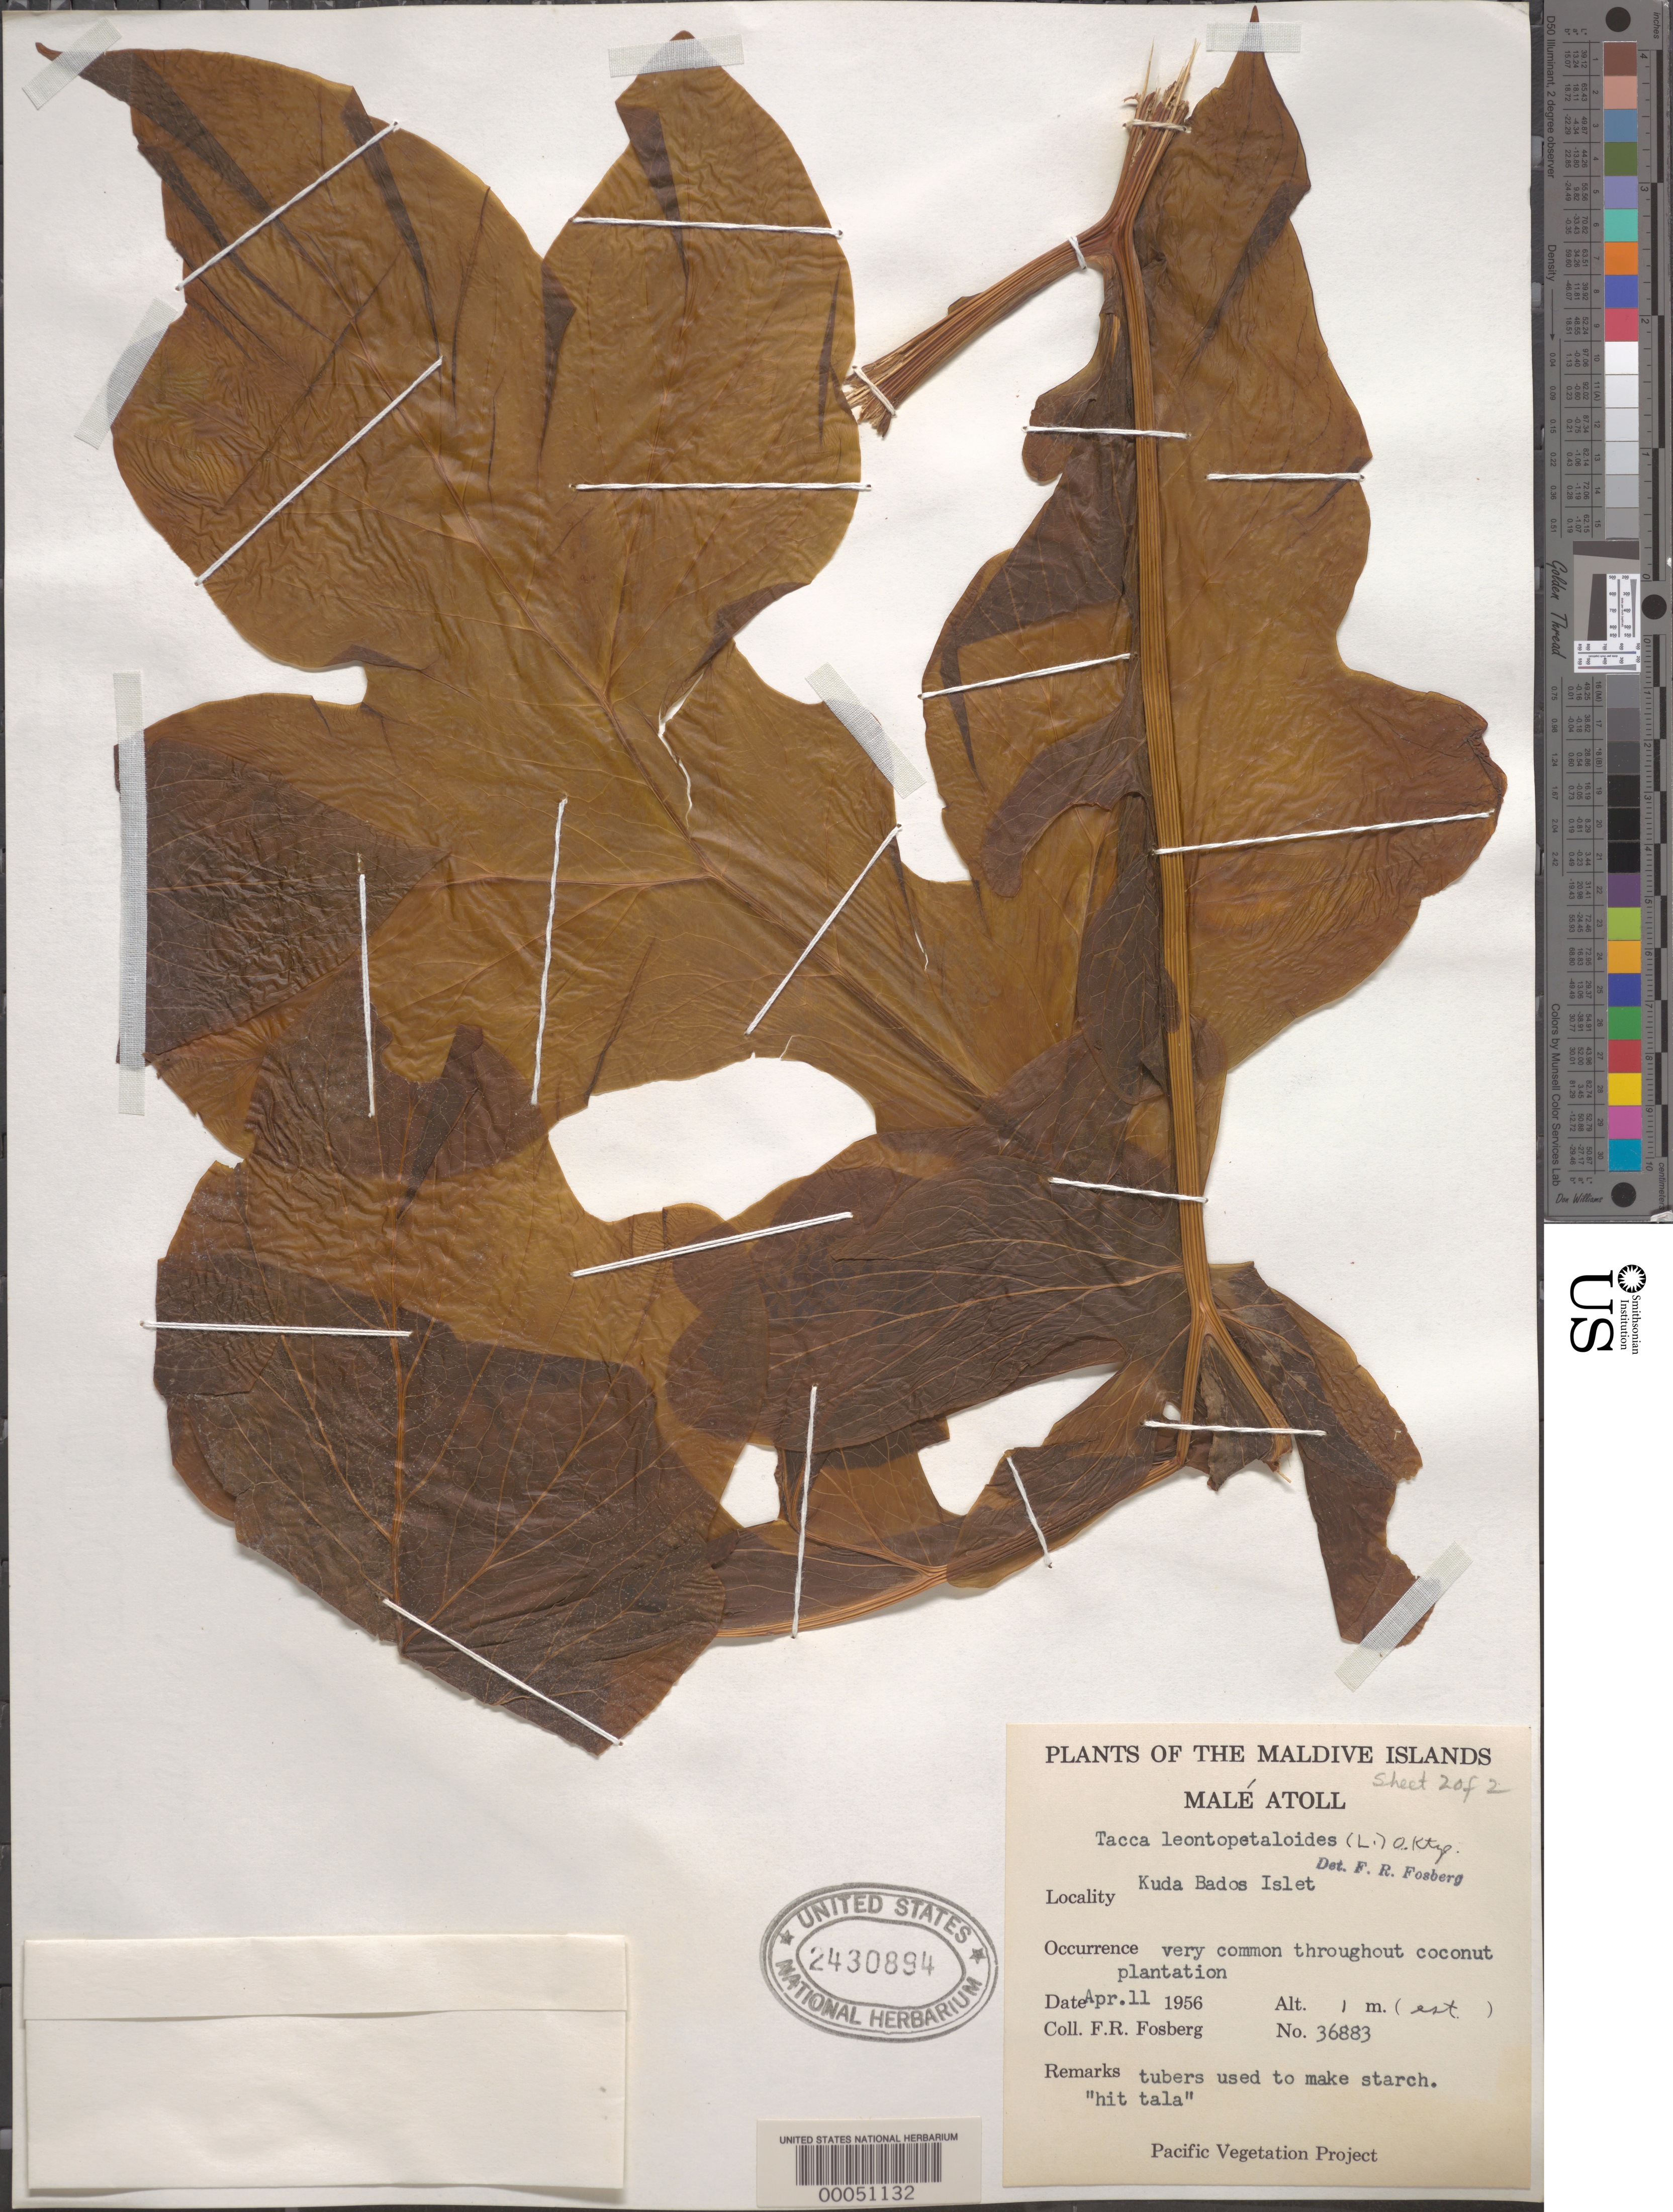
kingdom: Plantae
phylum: Tracheophyta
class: Liliopsida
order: Dioscoreales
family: Dioscoreaceae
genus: Tacca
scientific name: Tacca leontopetaloides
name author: (L.) Kuntze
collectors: F. R. Fosberg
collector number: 36883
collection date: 1956-04-11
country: Maldive Islands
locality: Malé Atoll. Kuda Bados Islet.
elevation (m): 1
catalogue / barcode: US 2430894